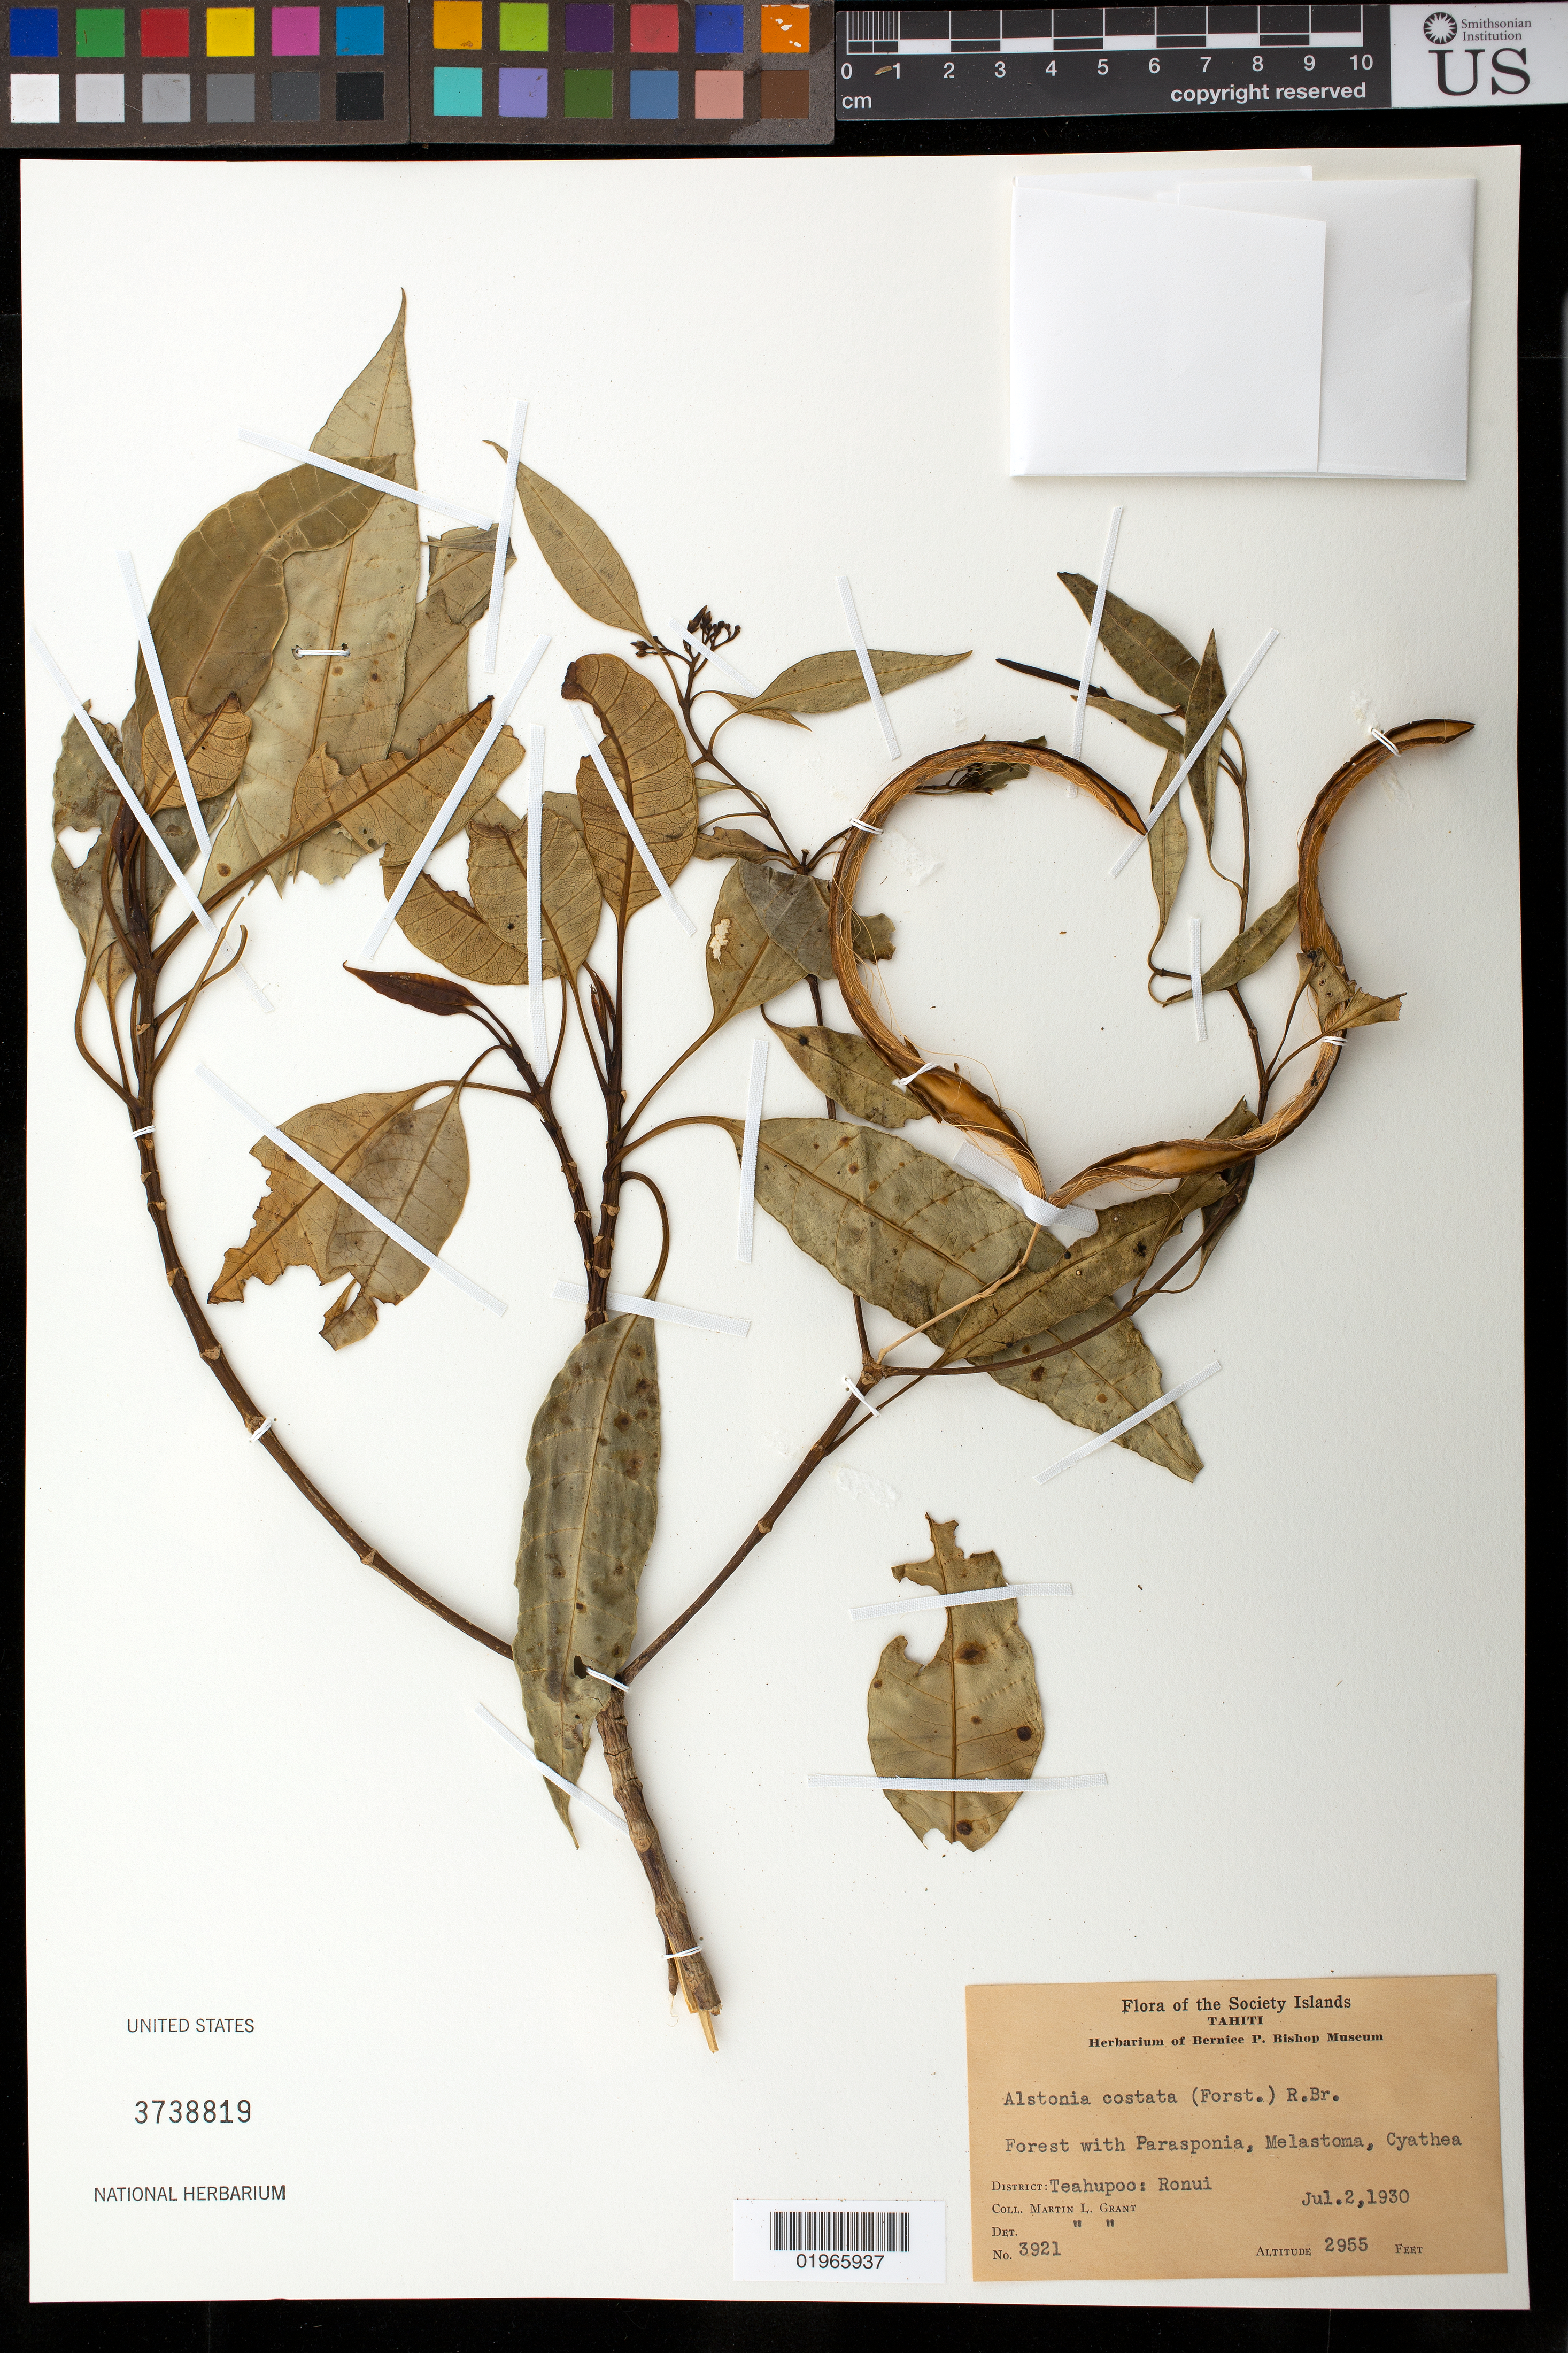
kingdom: Plantae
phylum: Tracheophyta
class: Magnoliopsida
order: Gentianales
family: Apocynaceae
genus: Alstonia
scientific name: Alstonia costata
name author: (G. Forst.) R. Br.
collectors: M. L. Grant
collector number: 3921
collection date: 1930-07-02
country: French Polynesia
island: Tahiti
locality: District: Teahupoo: Ronui, Tahiti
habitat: Forest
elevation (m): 901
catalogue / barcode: US 3738819